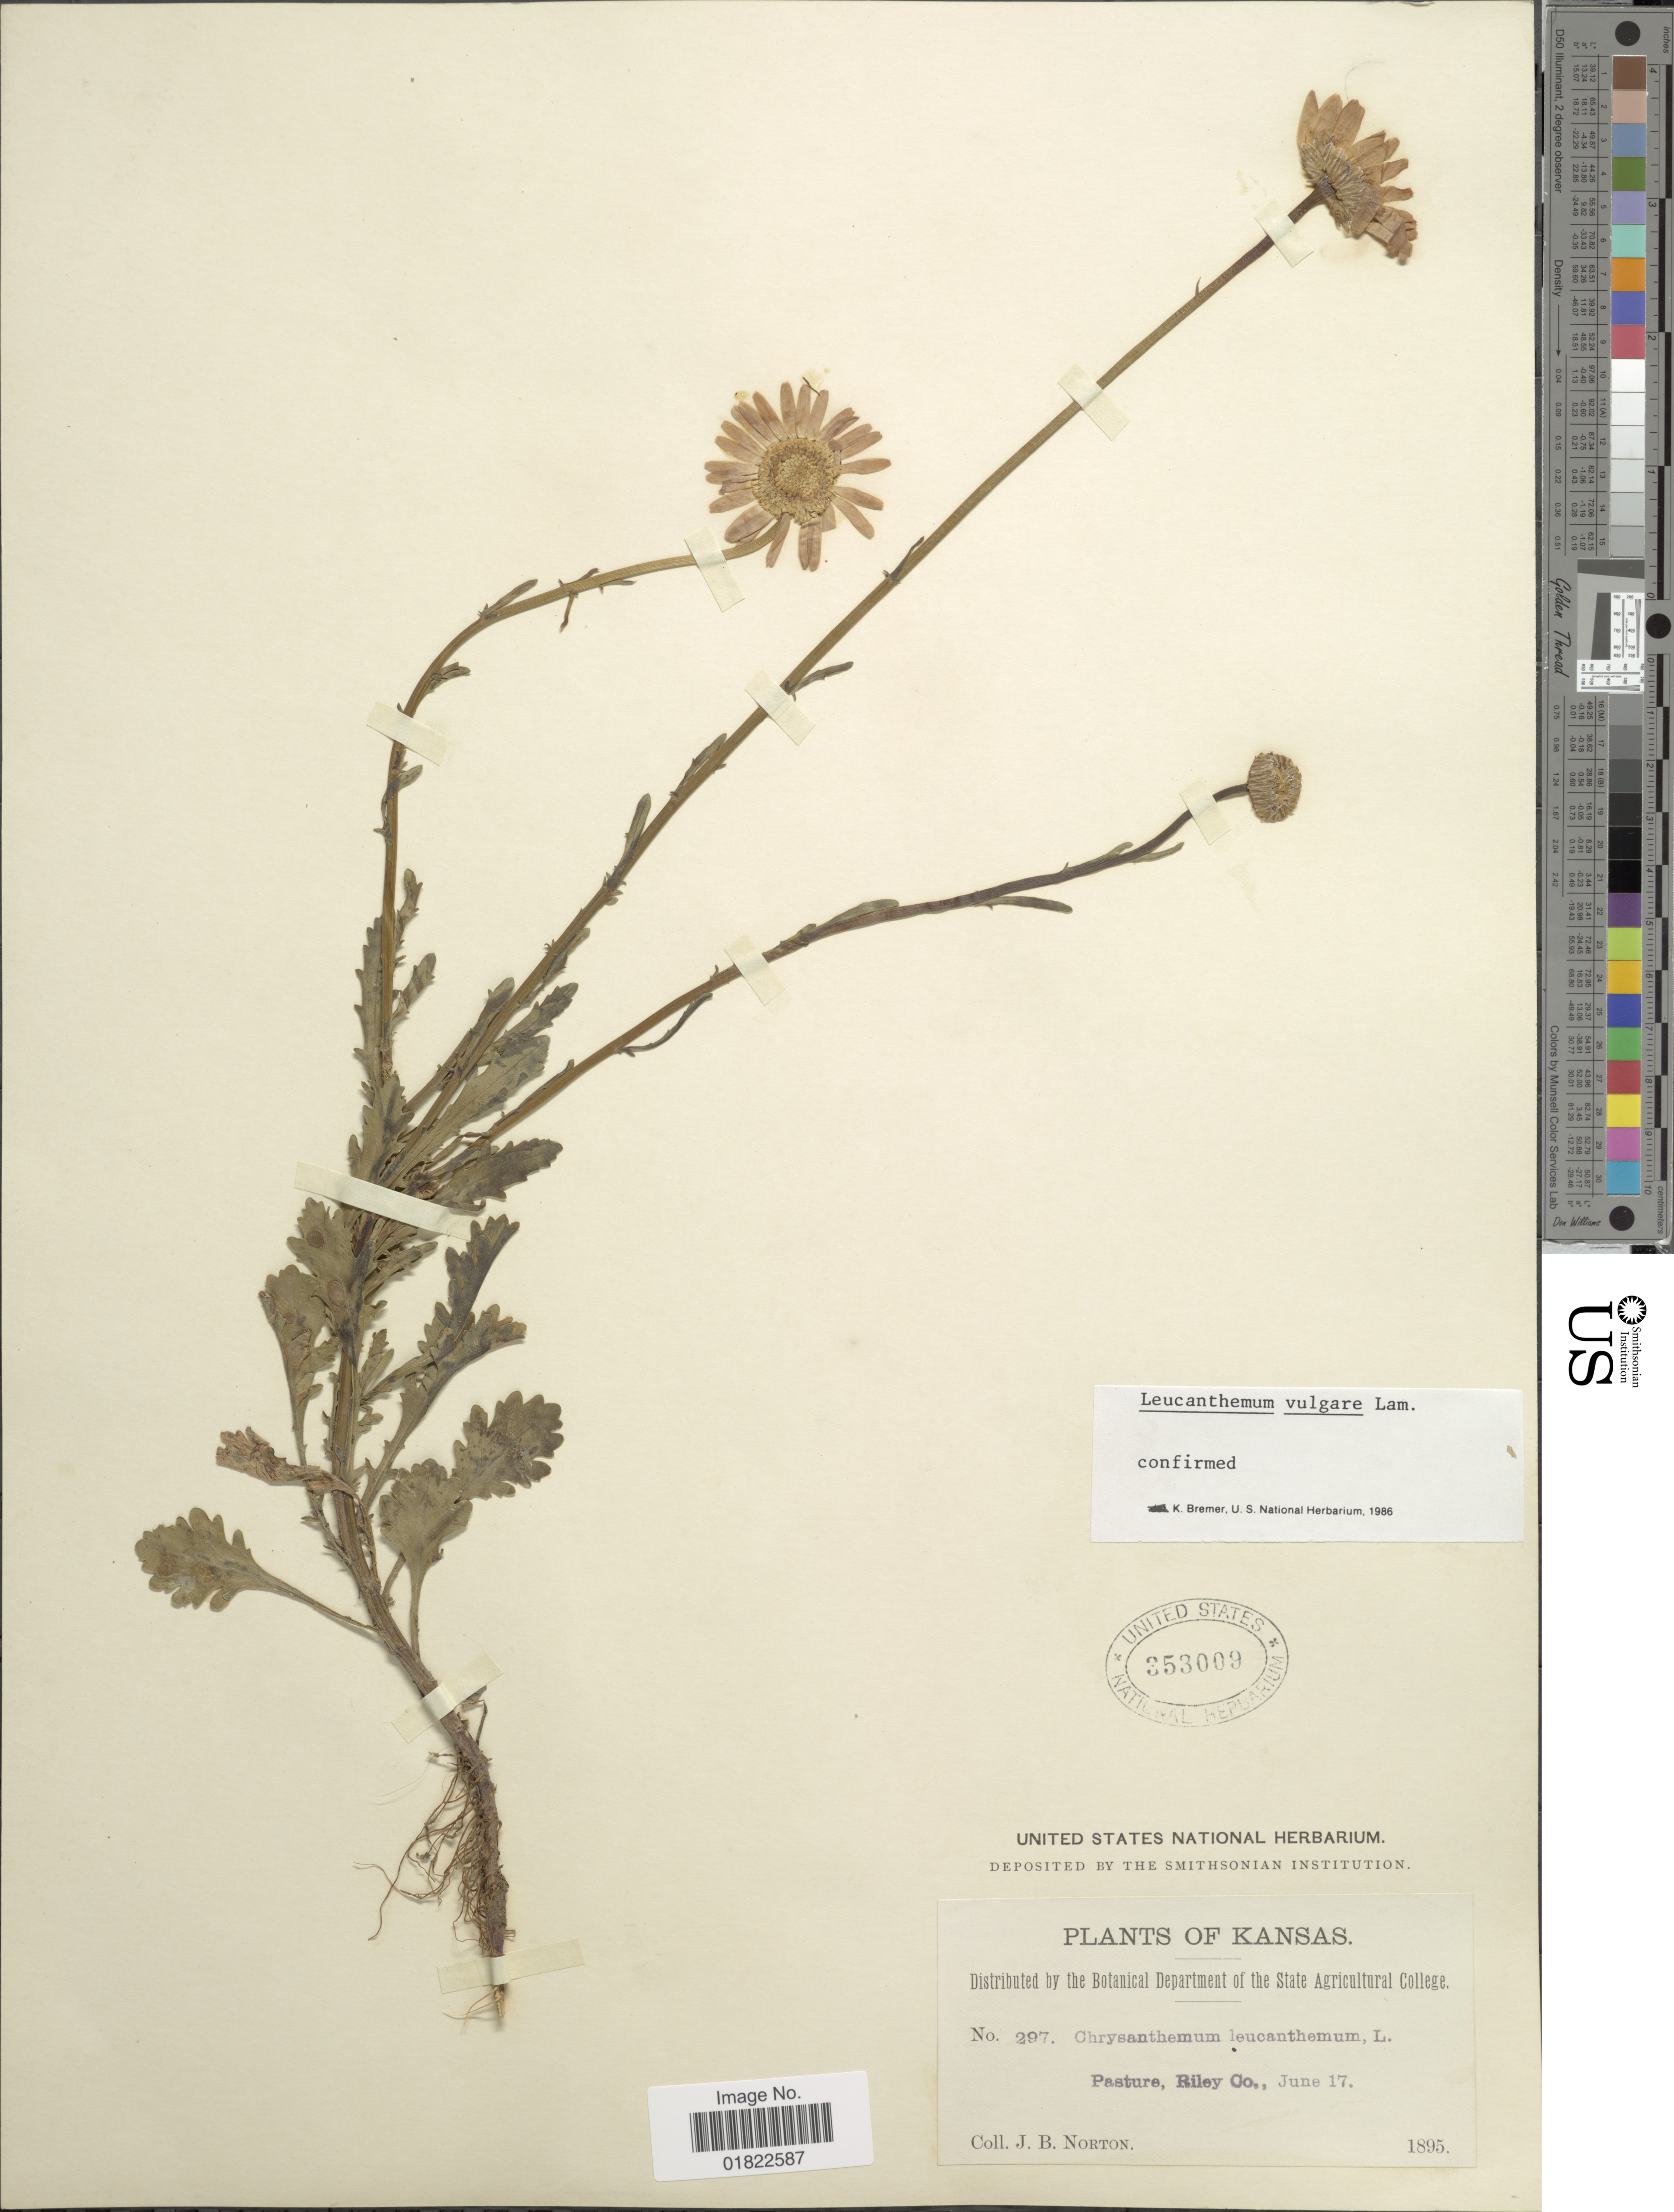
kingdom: Plantae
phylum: Tracheophyta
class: Magnoliopsida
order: Asterales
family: Asteraceae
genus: Leucanthemum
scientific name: Leucanthemum vulgare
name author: Lam.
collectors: J. B. Norton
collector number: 297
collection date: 1895-06-17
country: United States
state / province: Kansas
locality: Pasture, Riley Co.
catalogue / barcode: US 353009